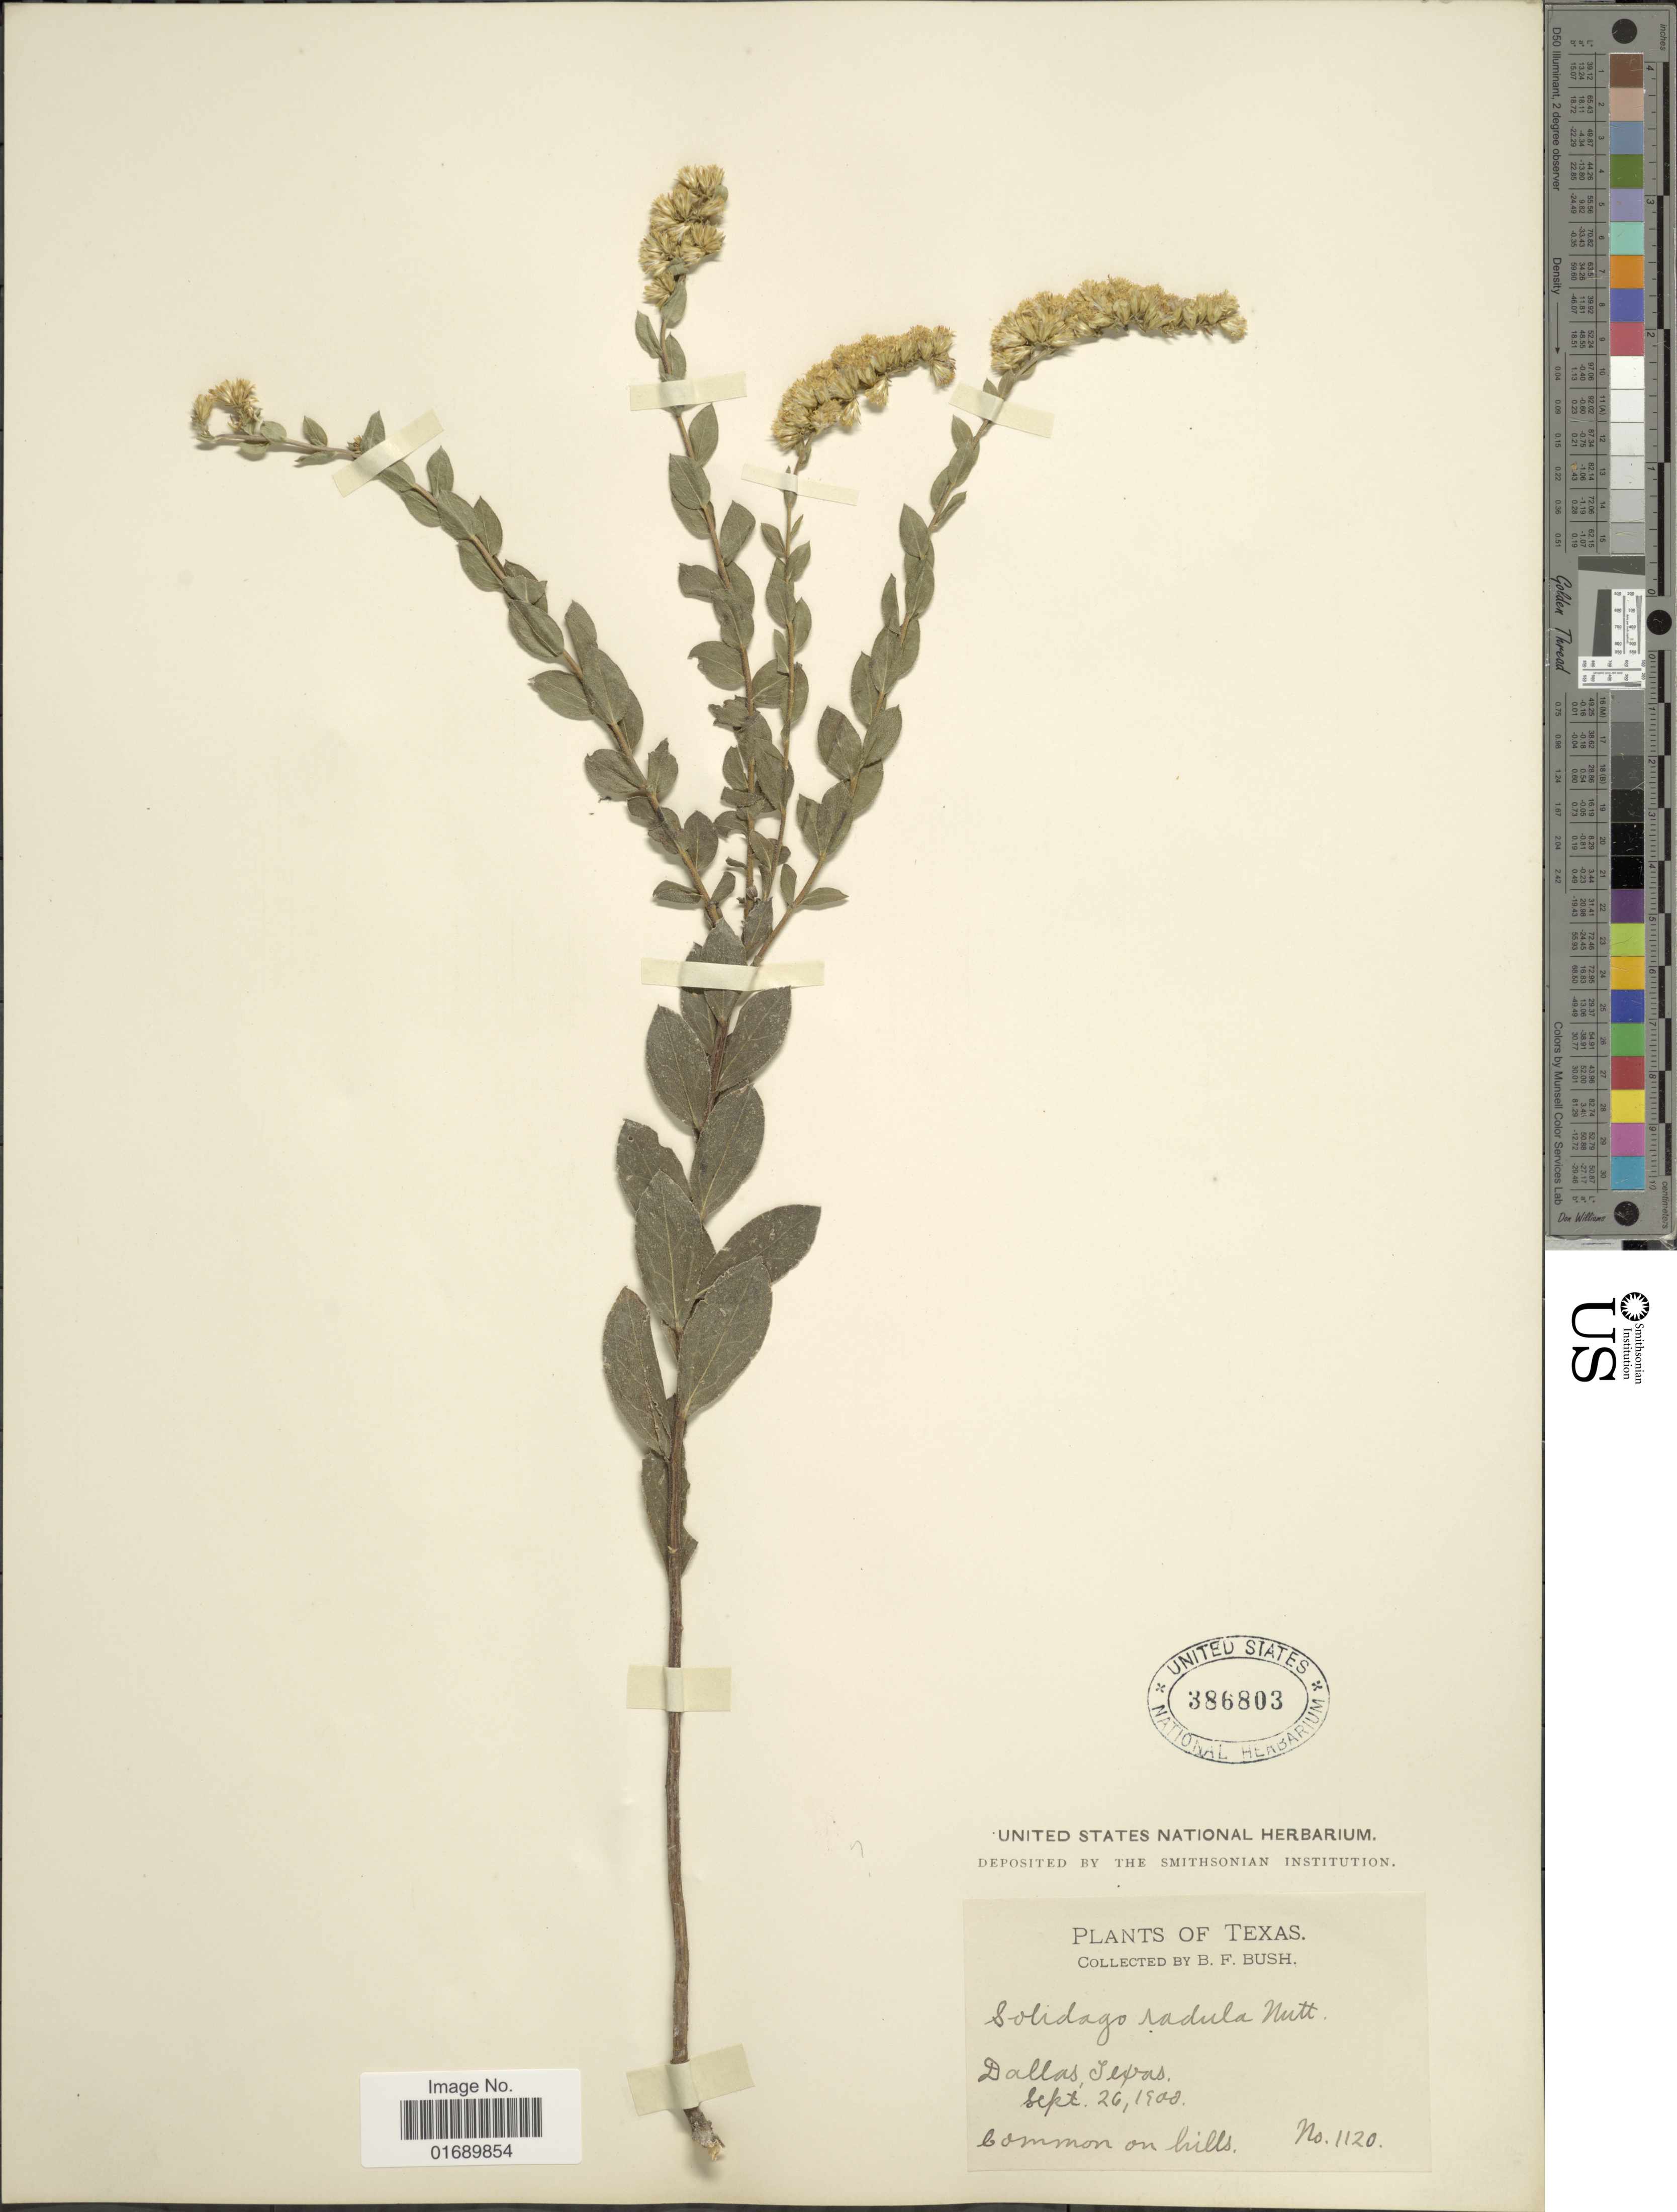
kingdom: Plantae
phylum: Tracheophyta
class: Magnoliopsida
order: Asterales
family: Asteraceae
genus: Solidago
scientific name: Solidago radula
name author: Nutt.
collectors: B. F. Bush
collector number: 1120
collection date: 1900-09-26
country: United States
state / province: Texas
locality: Dallas, Common on hills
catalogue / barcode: US 386803